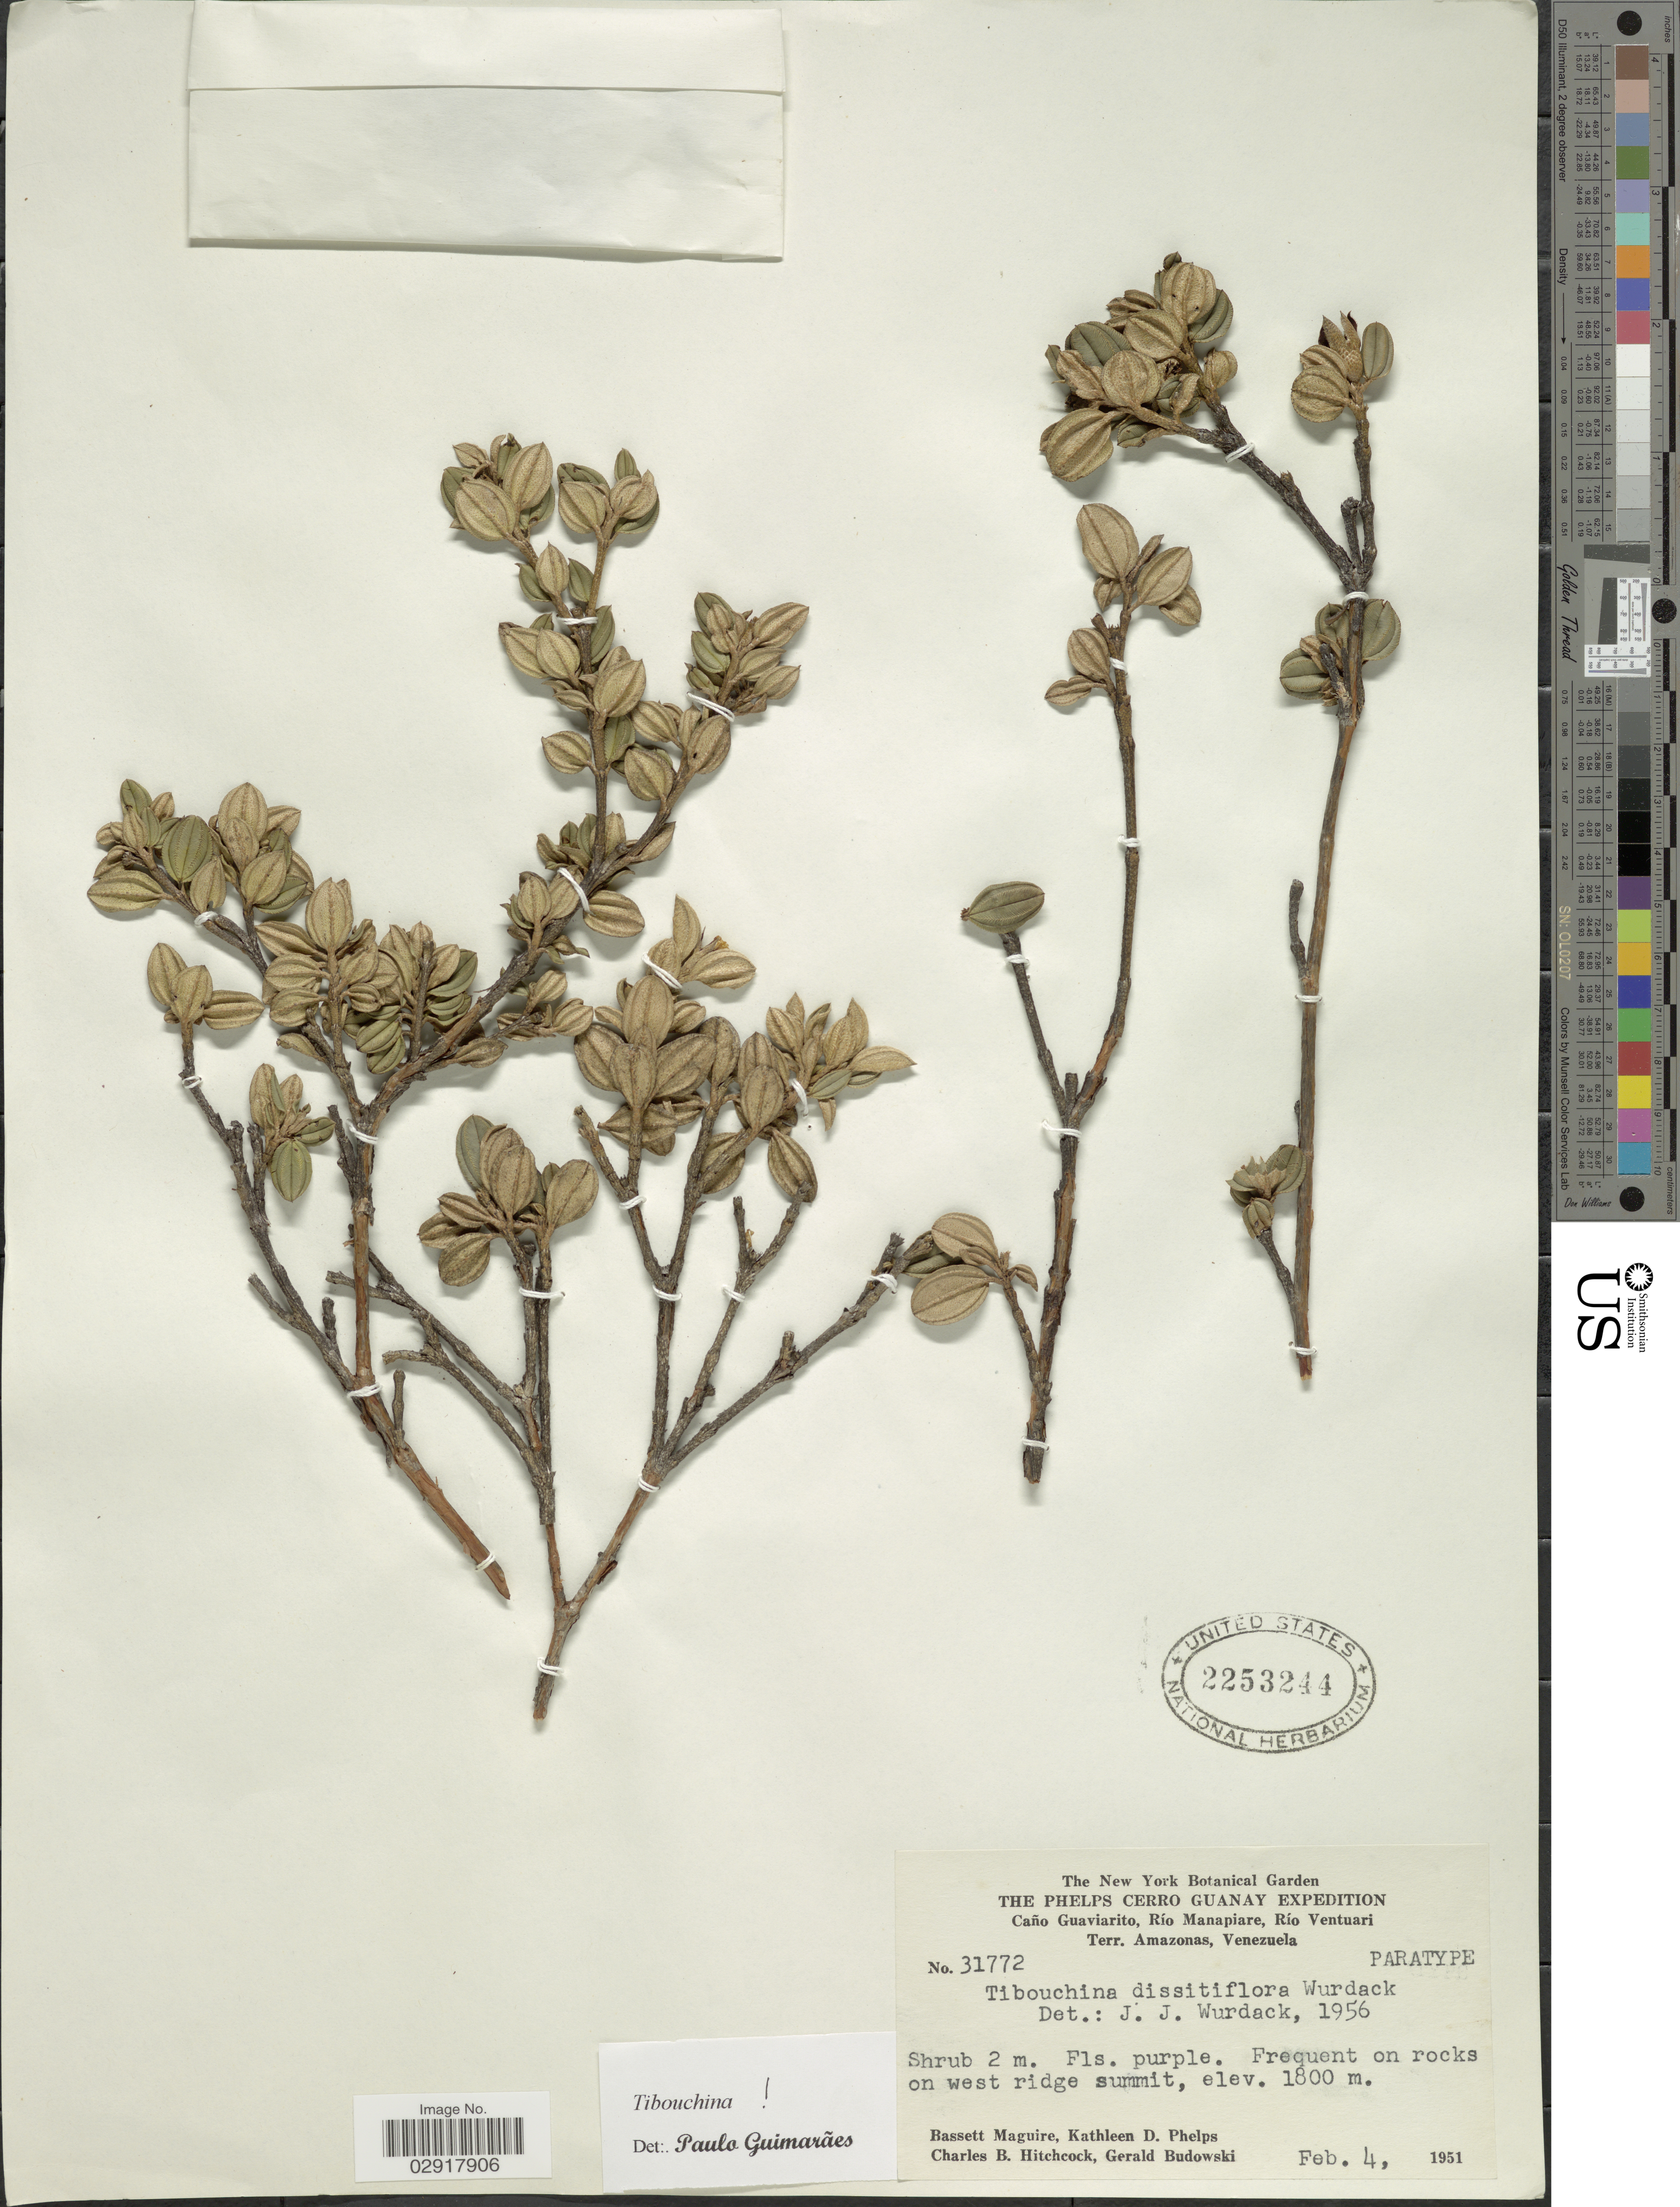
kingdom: Plantae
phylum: Tracheophyta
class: Magnoliopsida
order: Myrtales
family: Melastomataceae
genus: Tibouchina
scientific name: Tibouchina dissitiflora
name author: Wurdack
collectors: B. Maguire, K. D. Phelps, C. B. Hitchcock & G. Budowski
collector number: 31772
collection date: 1951-02-04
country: Venezuela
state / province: Amazonas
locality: Caño Guaviarito, Río Manapiare, Río Ventuari. Terr. Amazonas. Frequent on rocks on west ridge summit.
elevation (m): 1800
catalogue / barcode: US 2253244